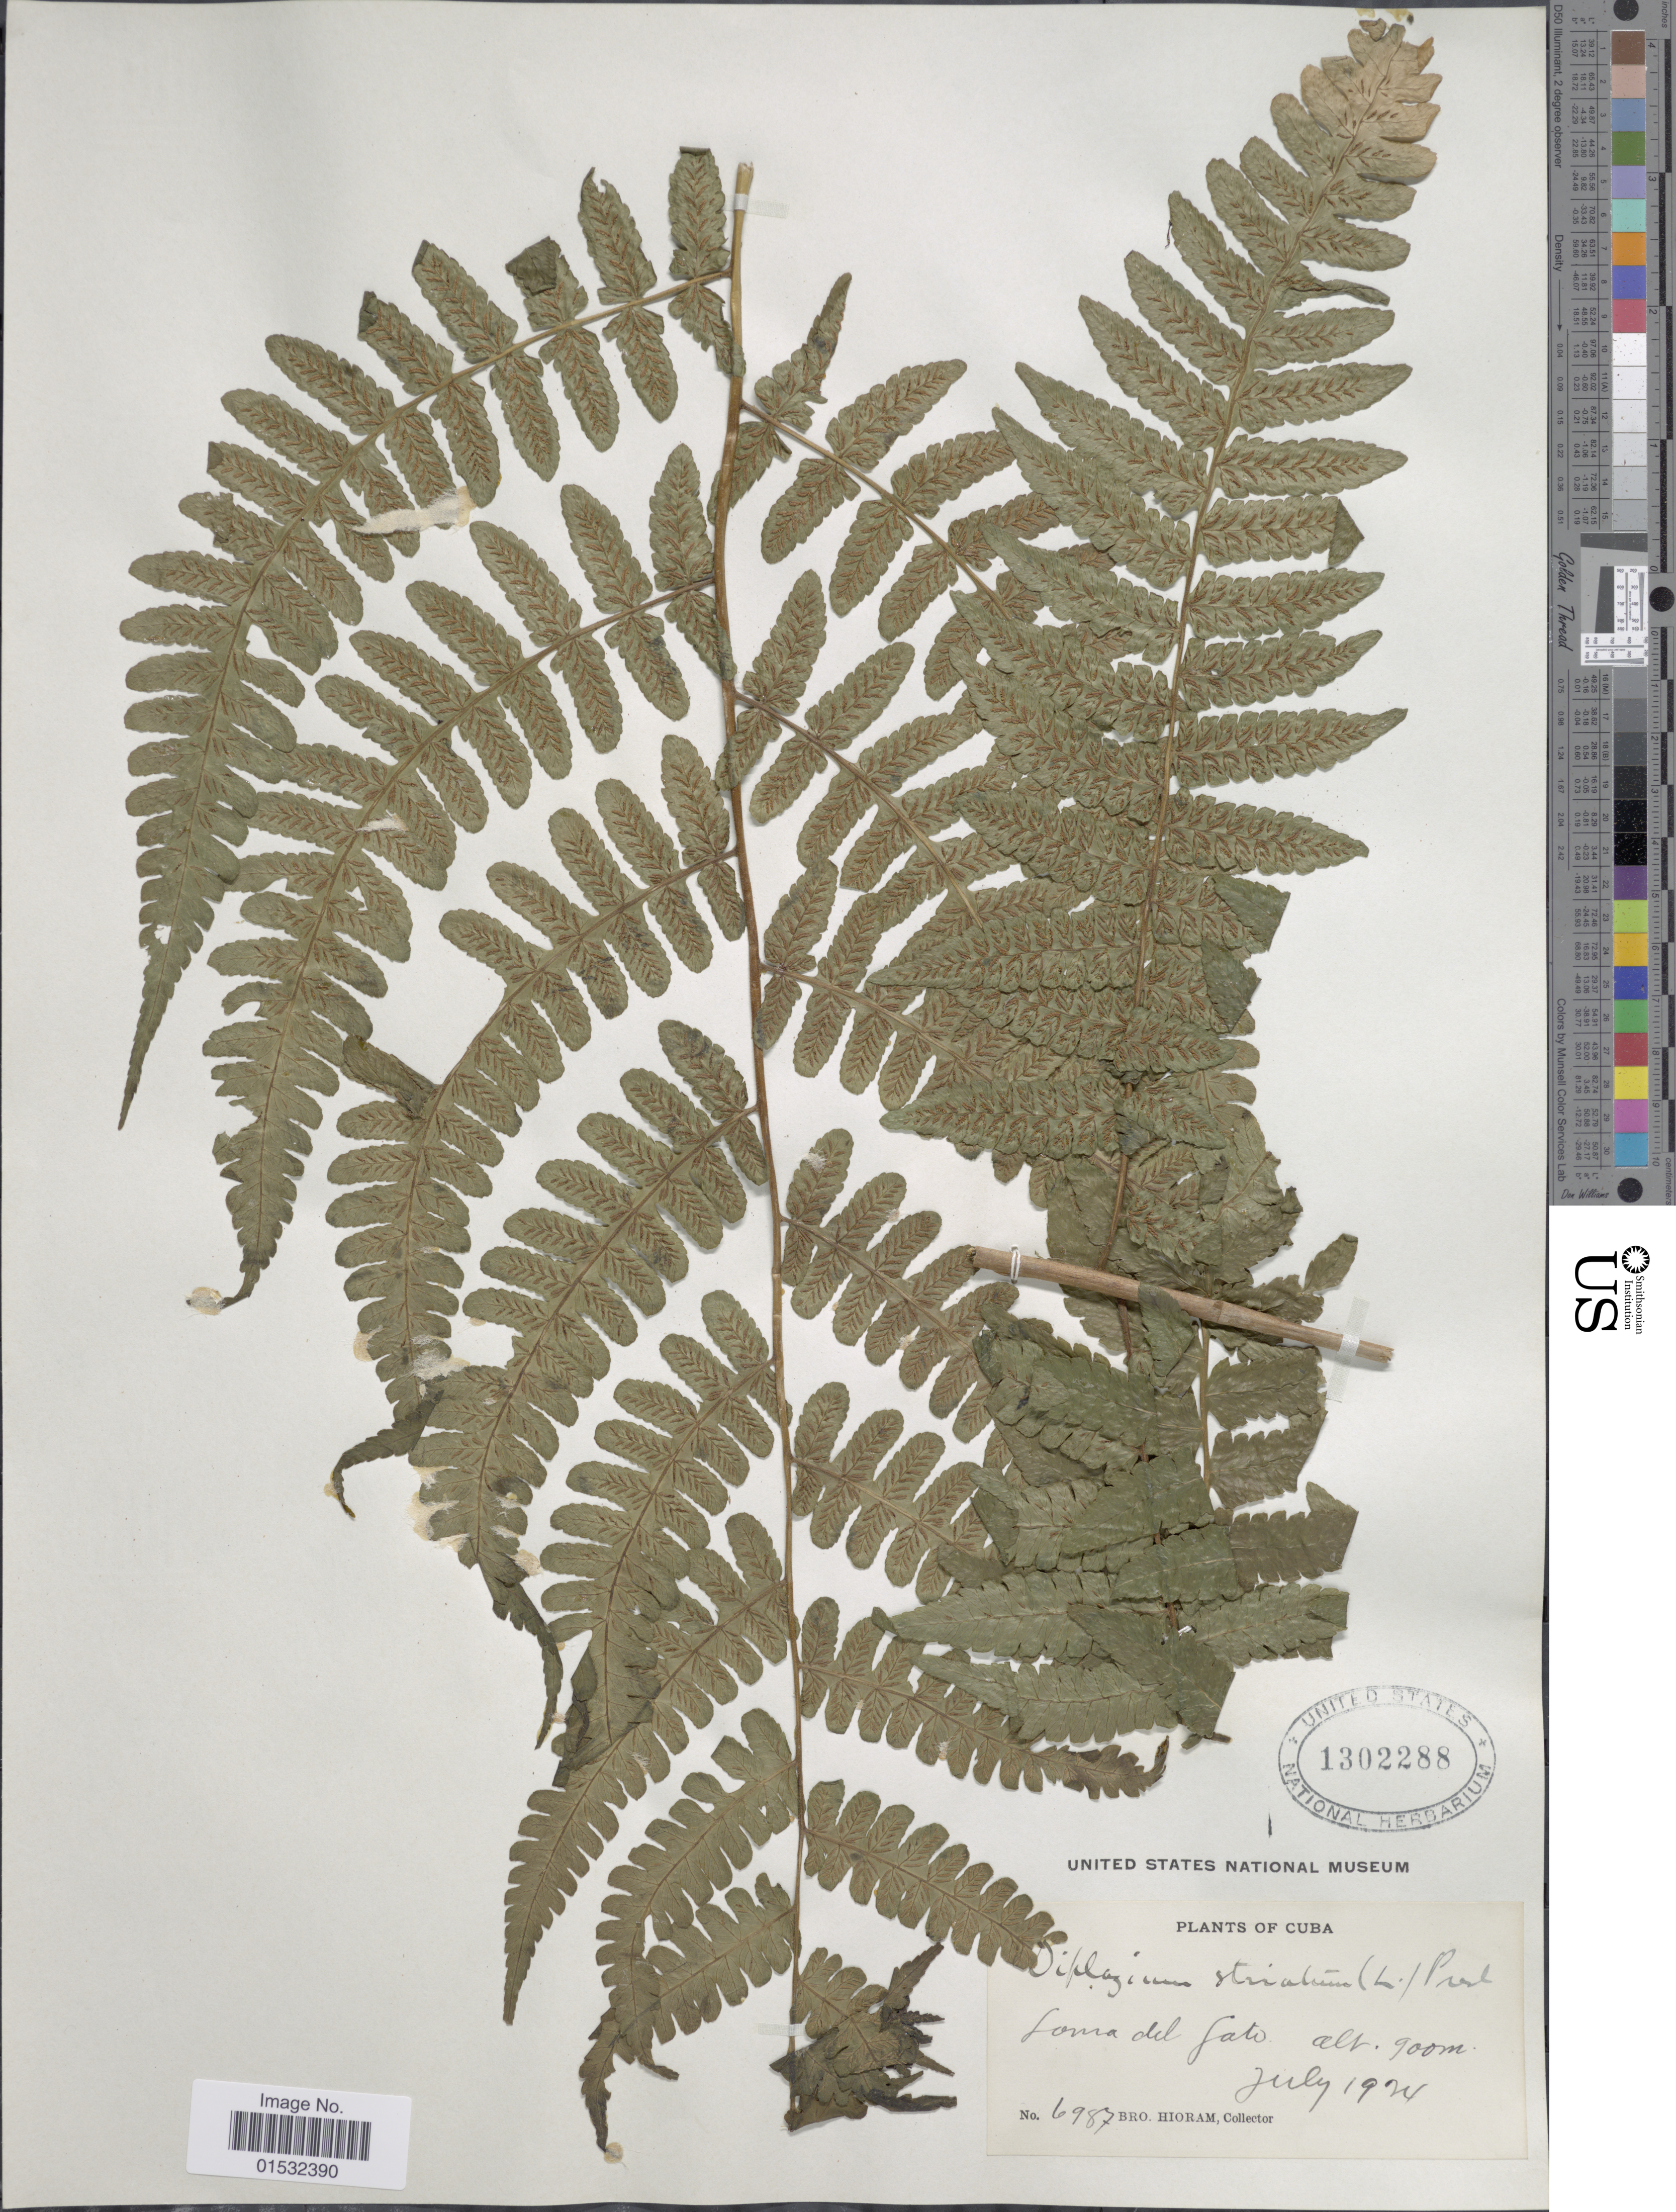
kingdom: Plantae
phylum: Tracheophyta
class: Polypodiopsida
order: Polypodiales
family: Athyriaceae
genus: Diplazium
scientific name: Diplazium striatum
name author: (L.) C. Presl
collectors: Bro. Hioram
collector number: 6987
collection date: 1924-07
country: Cuba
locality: Loma del Gato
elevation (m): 900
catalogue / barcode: US 1302288